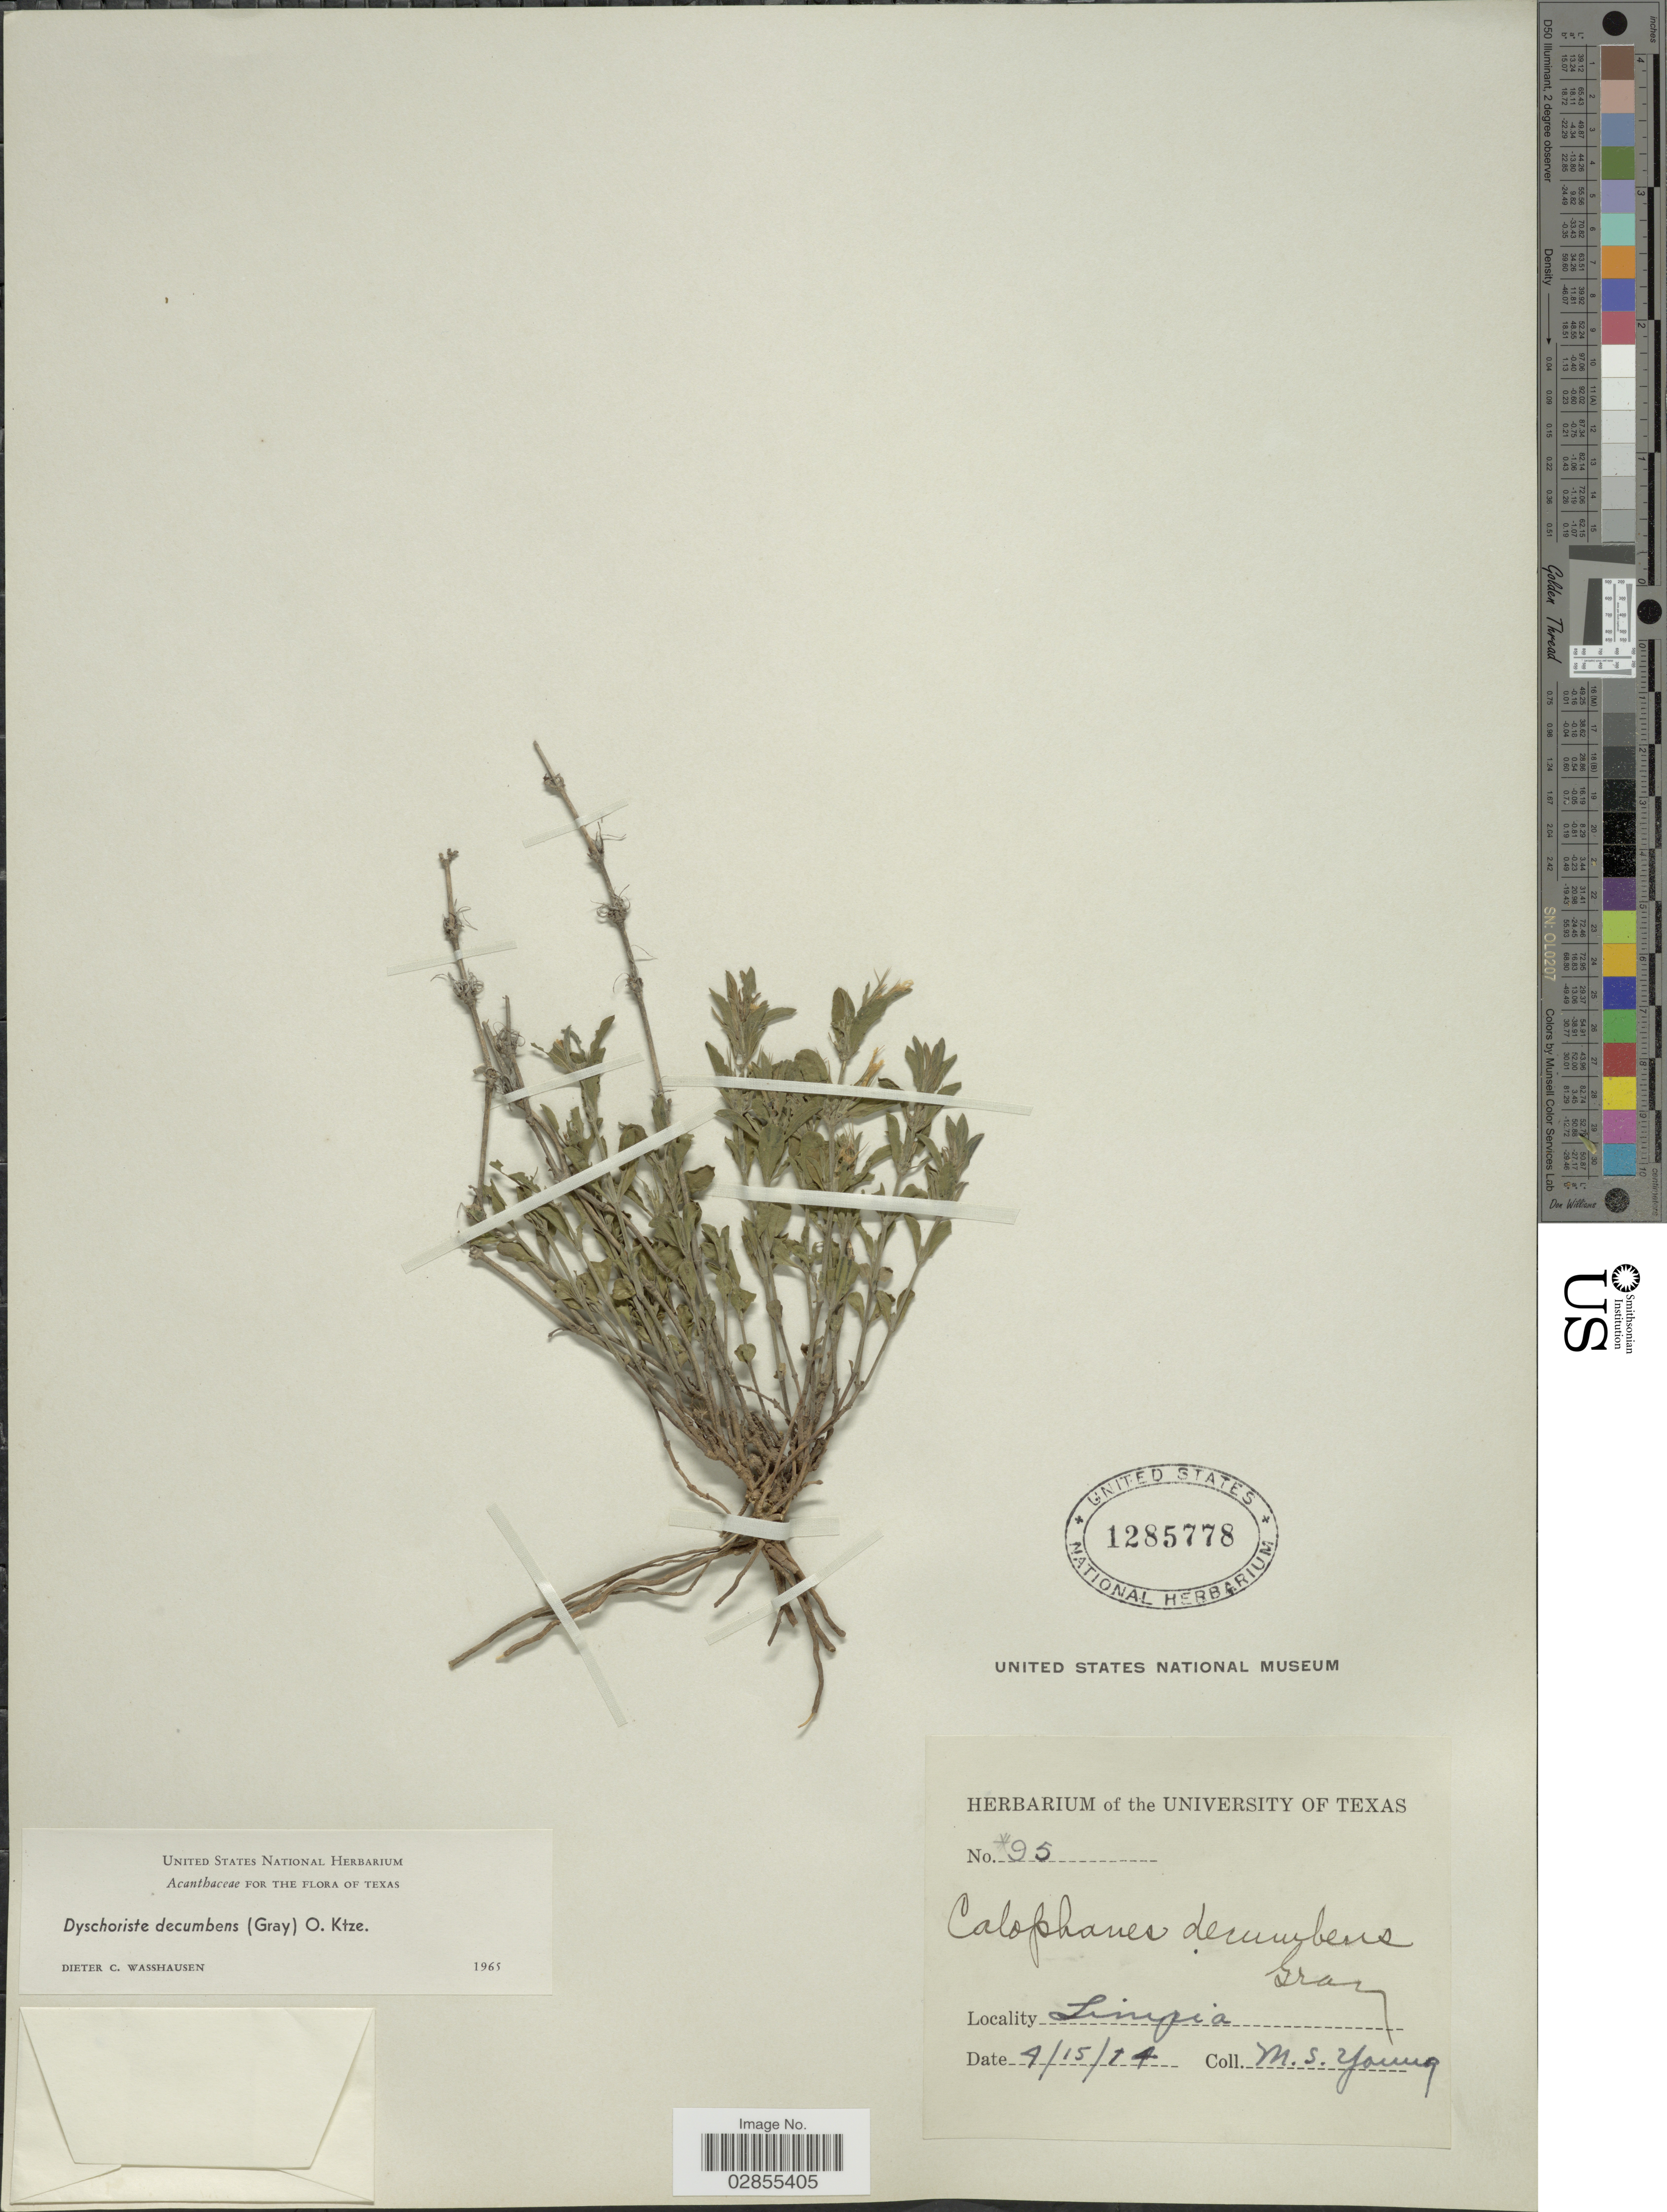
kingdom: Plantae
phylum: Tracheophyta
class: Magnoliopsida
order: Lamiales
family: Acanthaceae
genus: Dyschoriste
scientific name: Dyschoriste schiedeana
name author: (Nees) Kuntze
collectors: M. Young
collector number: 95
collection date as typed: Transcribed d/m/y: 15/4/14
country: United States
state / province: Texas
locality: Limpia.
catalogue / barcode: US 1285778